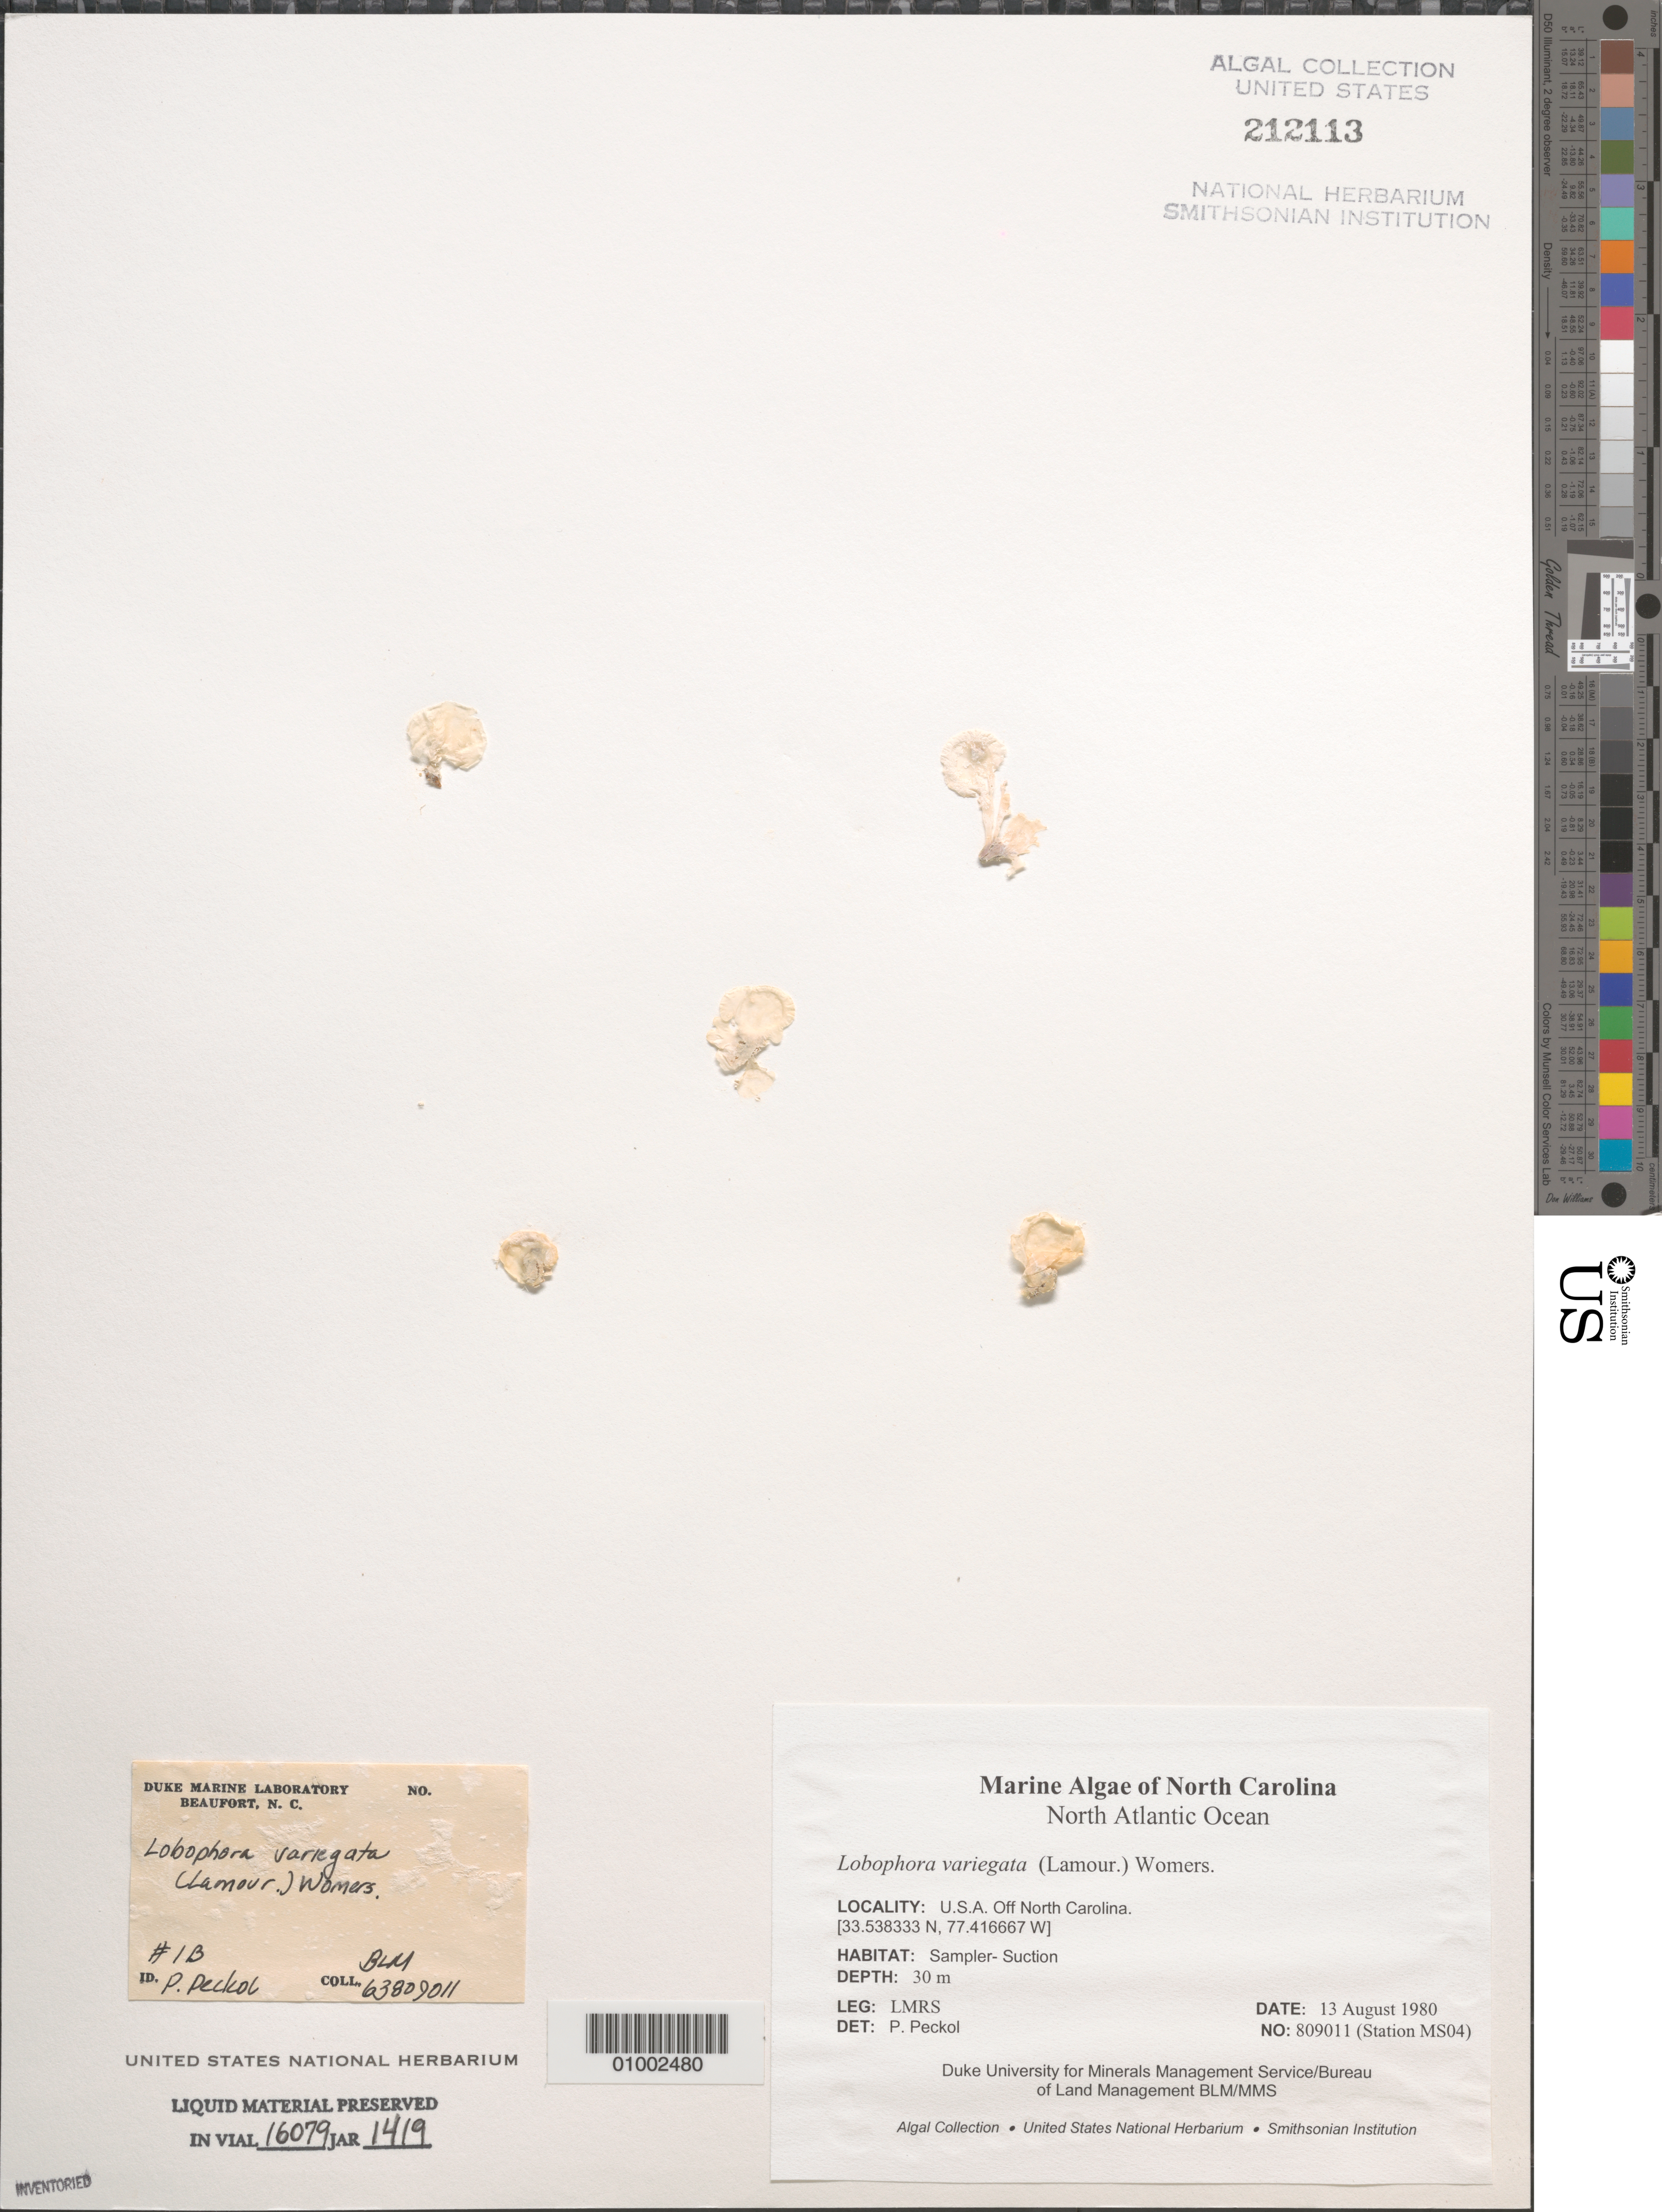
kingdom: Chromista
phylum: Ochrophyta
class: Phaeophyceae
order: Dictyotales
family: Dictyotaceae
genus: Lobophora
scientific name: Lobophora variegata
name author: (J.V.Lamouroux) Womersley & E.C. Oliveira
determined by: Peckol, P.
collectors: LMRS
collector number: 809011 (Station MS04)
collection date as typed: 13 Aug 1980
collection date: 1980-08-13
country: United States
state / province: North Carolina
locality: North Atlantic Ocean off North Carolina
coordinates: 33.538333 N, 77.416667 W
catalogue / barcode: US 212113